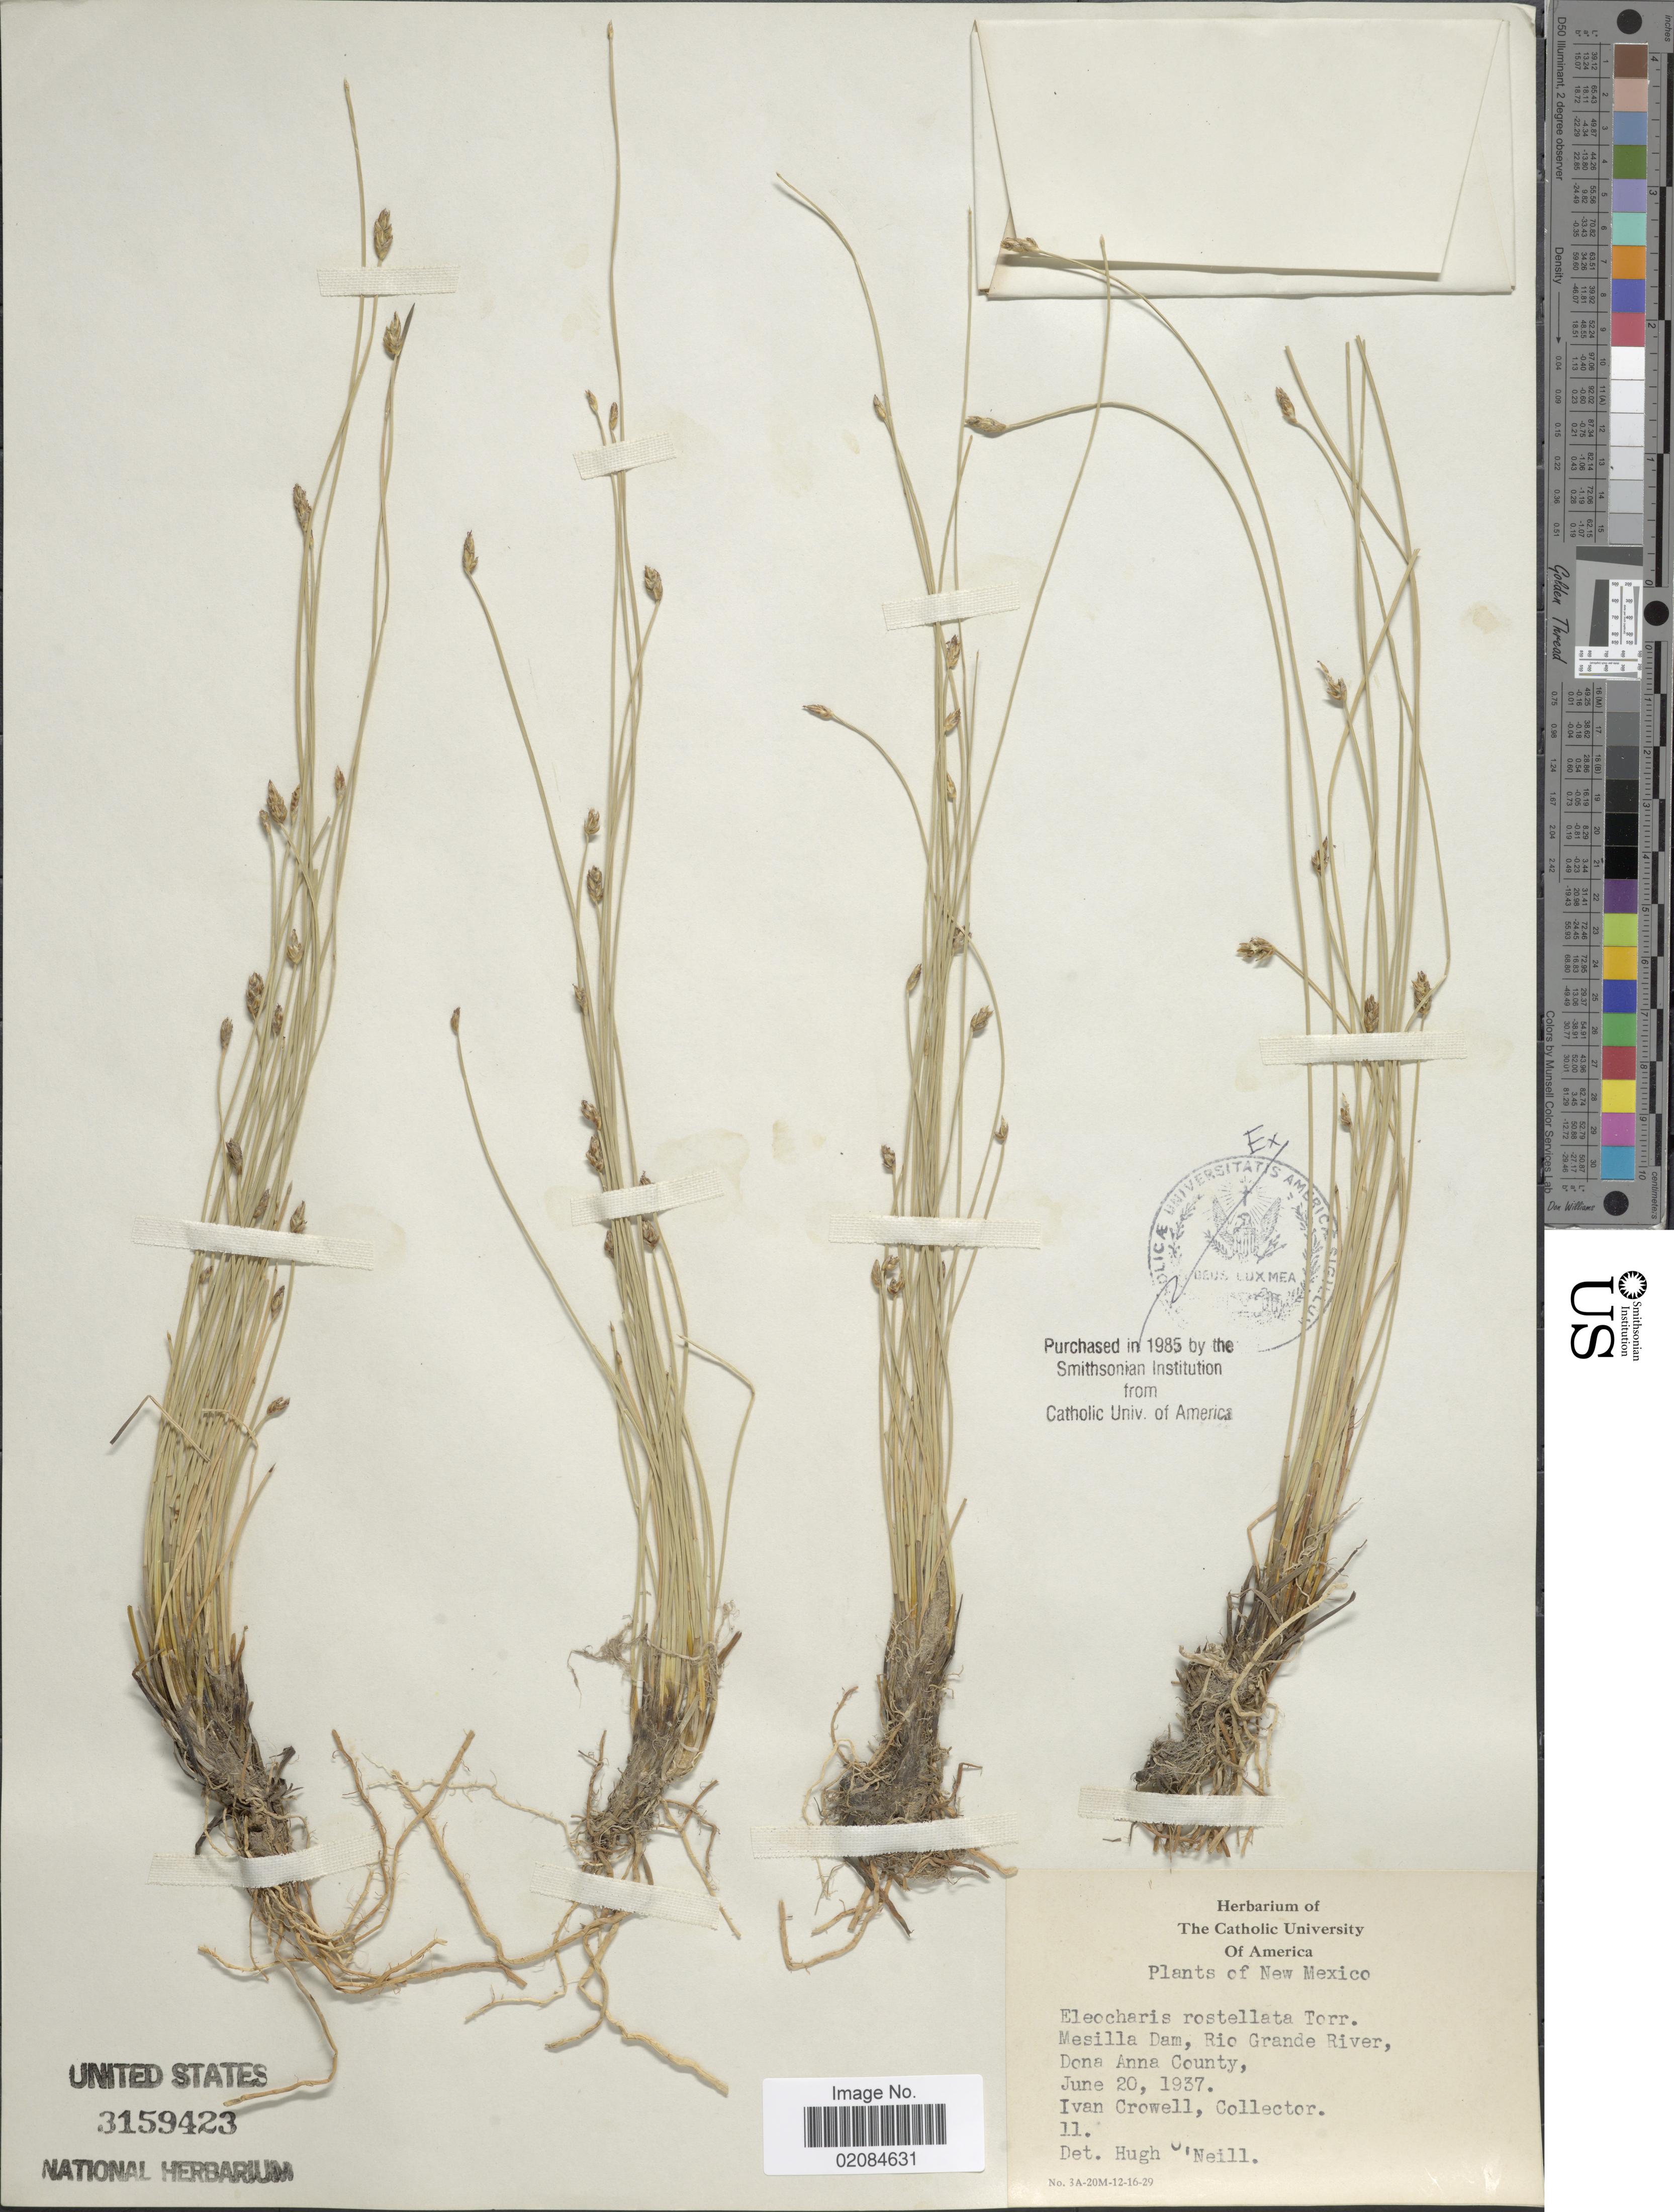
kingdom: Plantae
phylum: Tracheophyta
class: Liliopsida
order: Poales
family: Cyperaceae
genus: Eleocharis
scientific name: Eleocharis rostellata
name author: (Torr.) Torr.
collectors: I. Crowell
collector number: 11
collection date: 1937-06-20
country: United States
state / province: New Mexico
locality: Mesilla Dam, Rio Grande River, Dona Anna County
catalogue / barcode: US 3159423